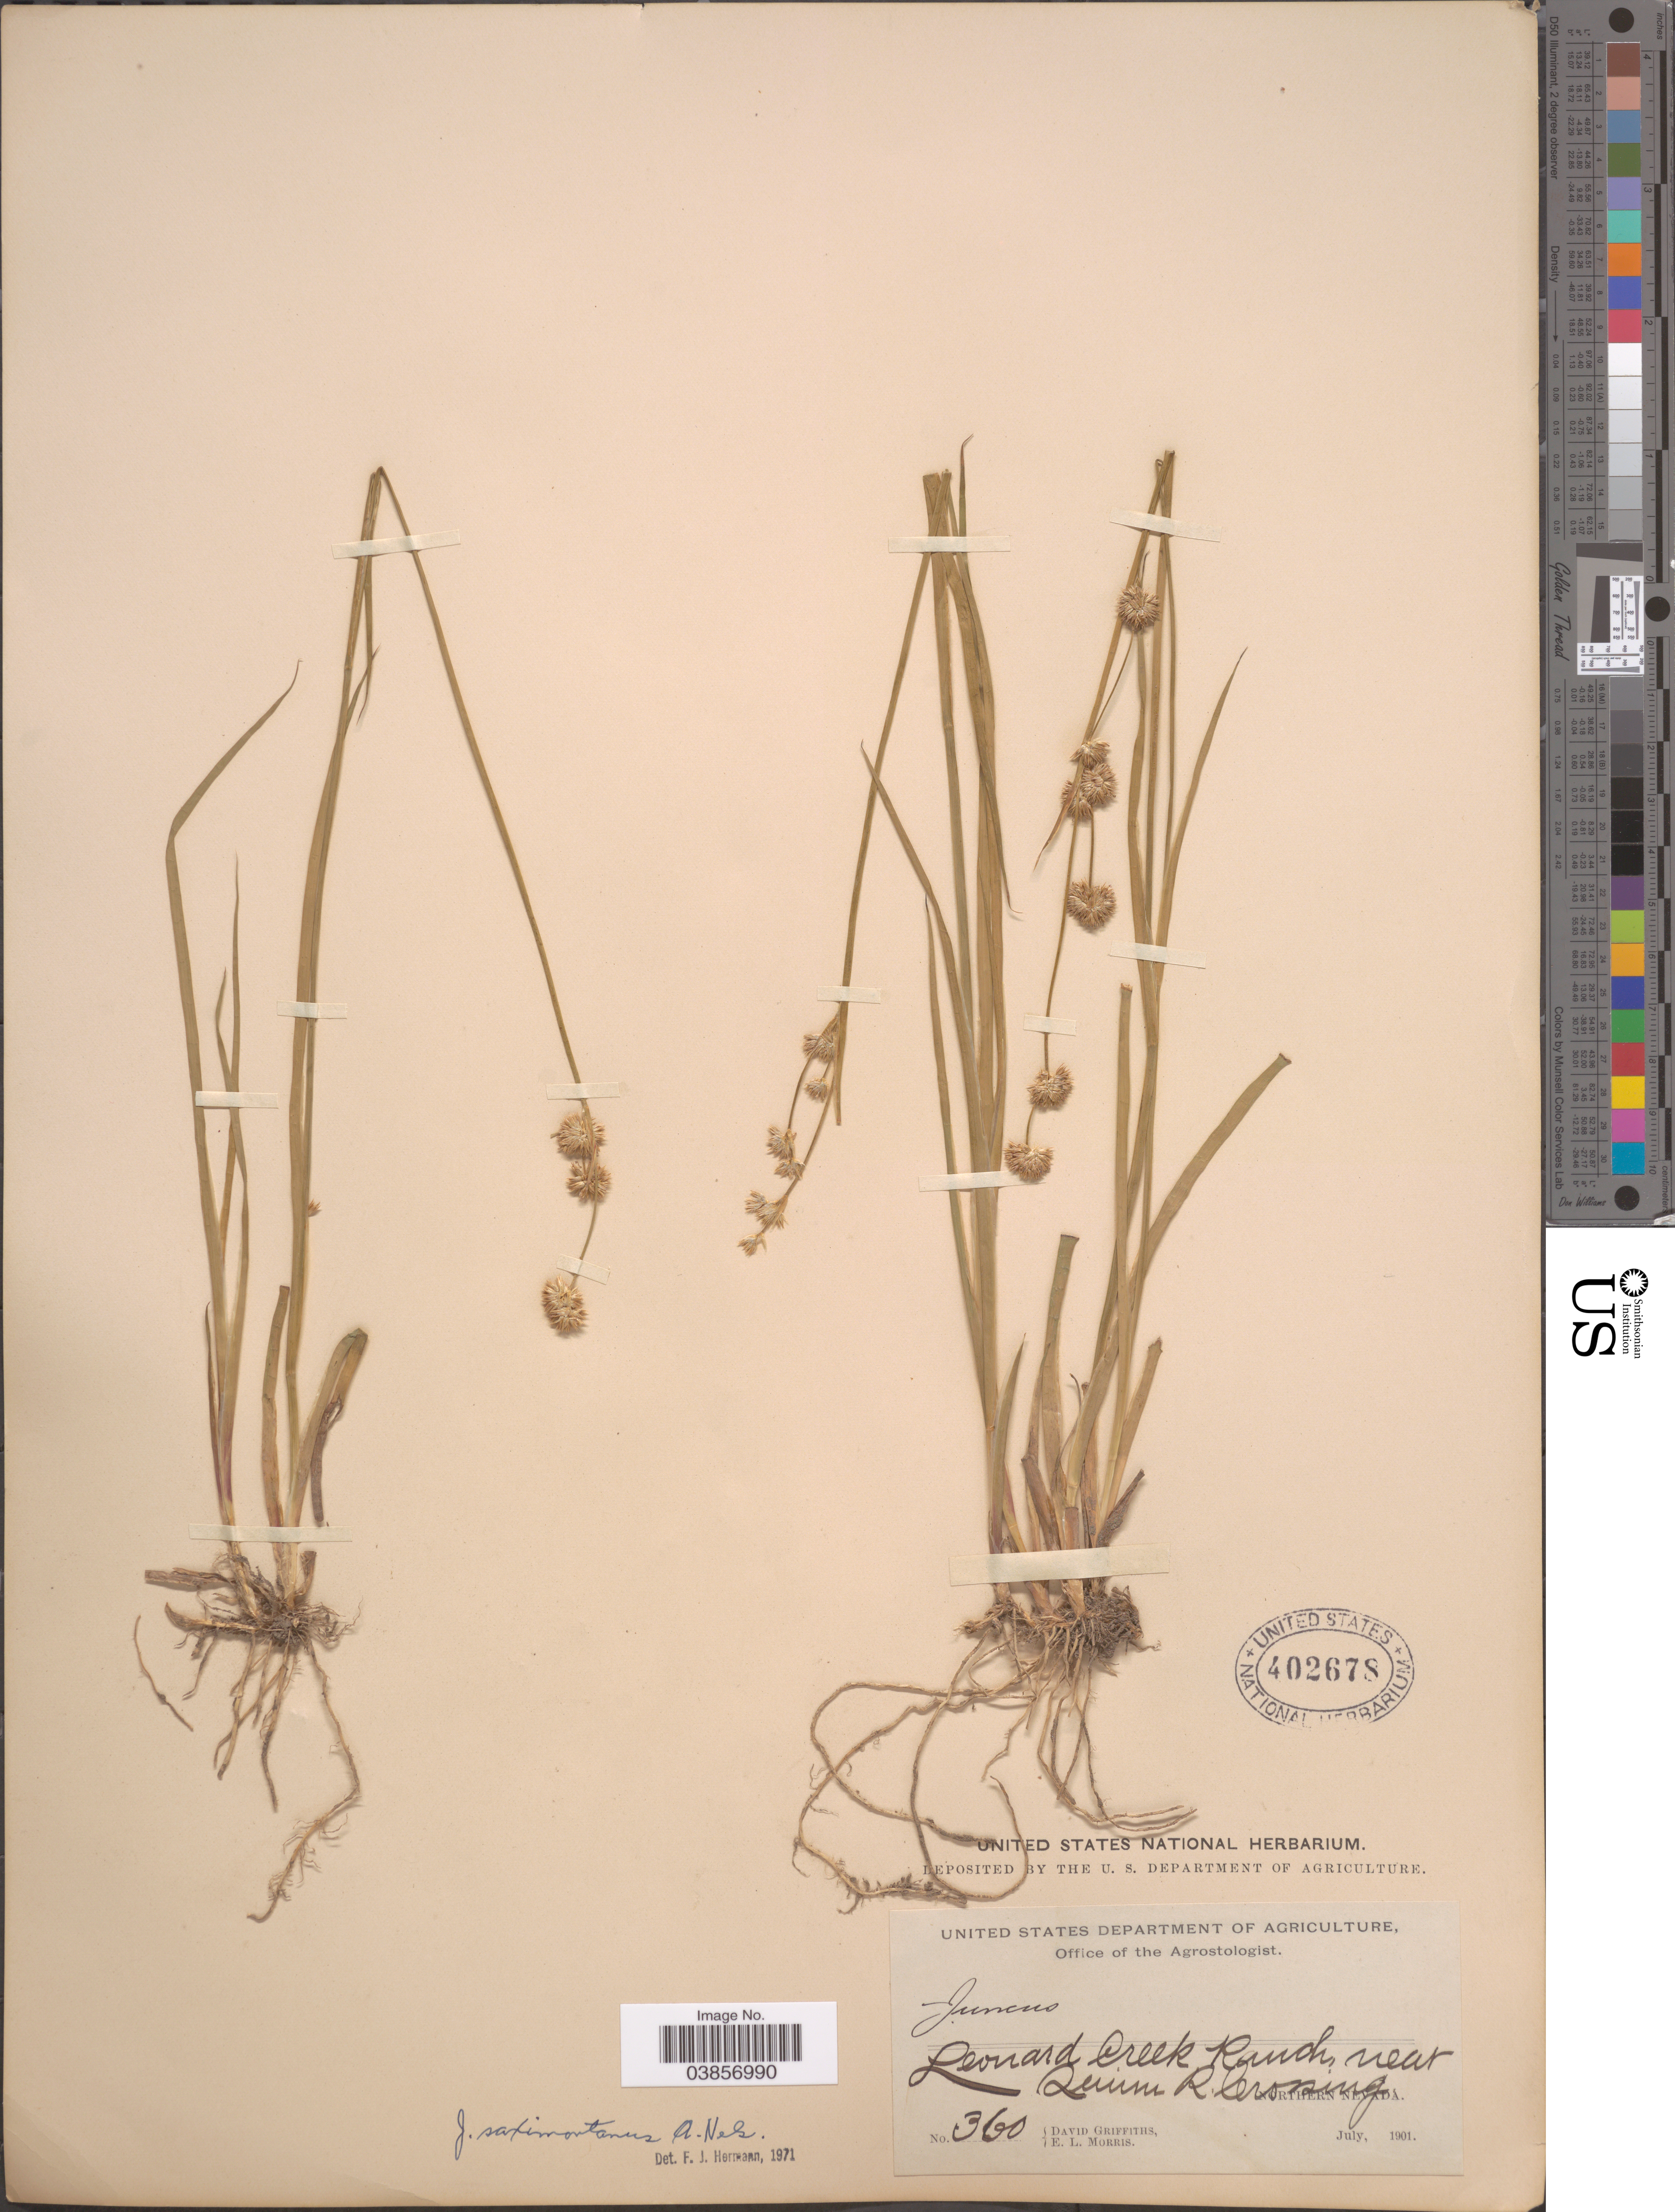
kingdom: Plantae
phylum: Tracheophyta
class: Liliopsida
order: Poales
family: Juncaceae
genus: Juncus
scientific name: Juncus saximontanus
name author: A. Nelson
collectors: D. Griffiths & E. Morris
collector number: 360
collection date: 1901-07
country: United States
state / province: Nevada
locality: Leonard Creek Ranch, near Quinn R. Crossing. Northern Nevada.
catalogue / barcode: US 402678